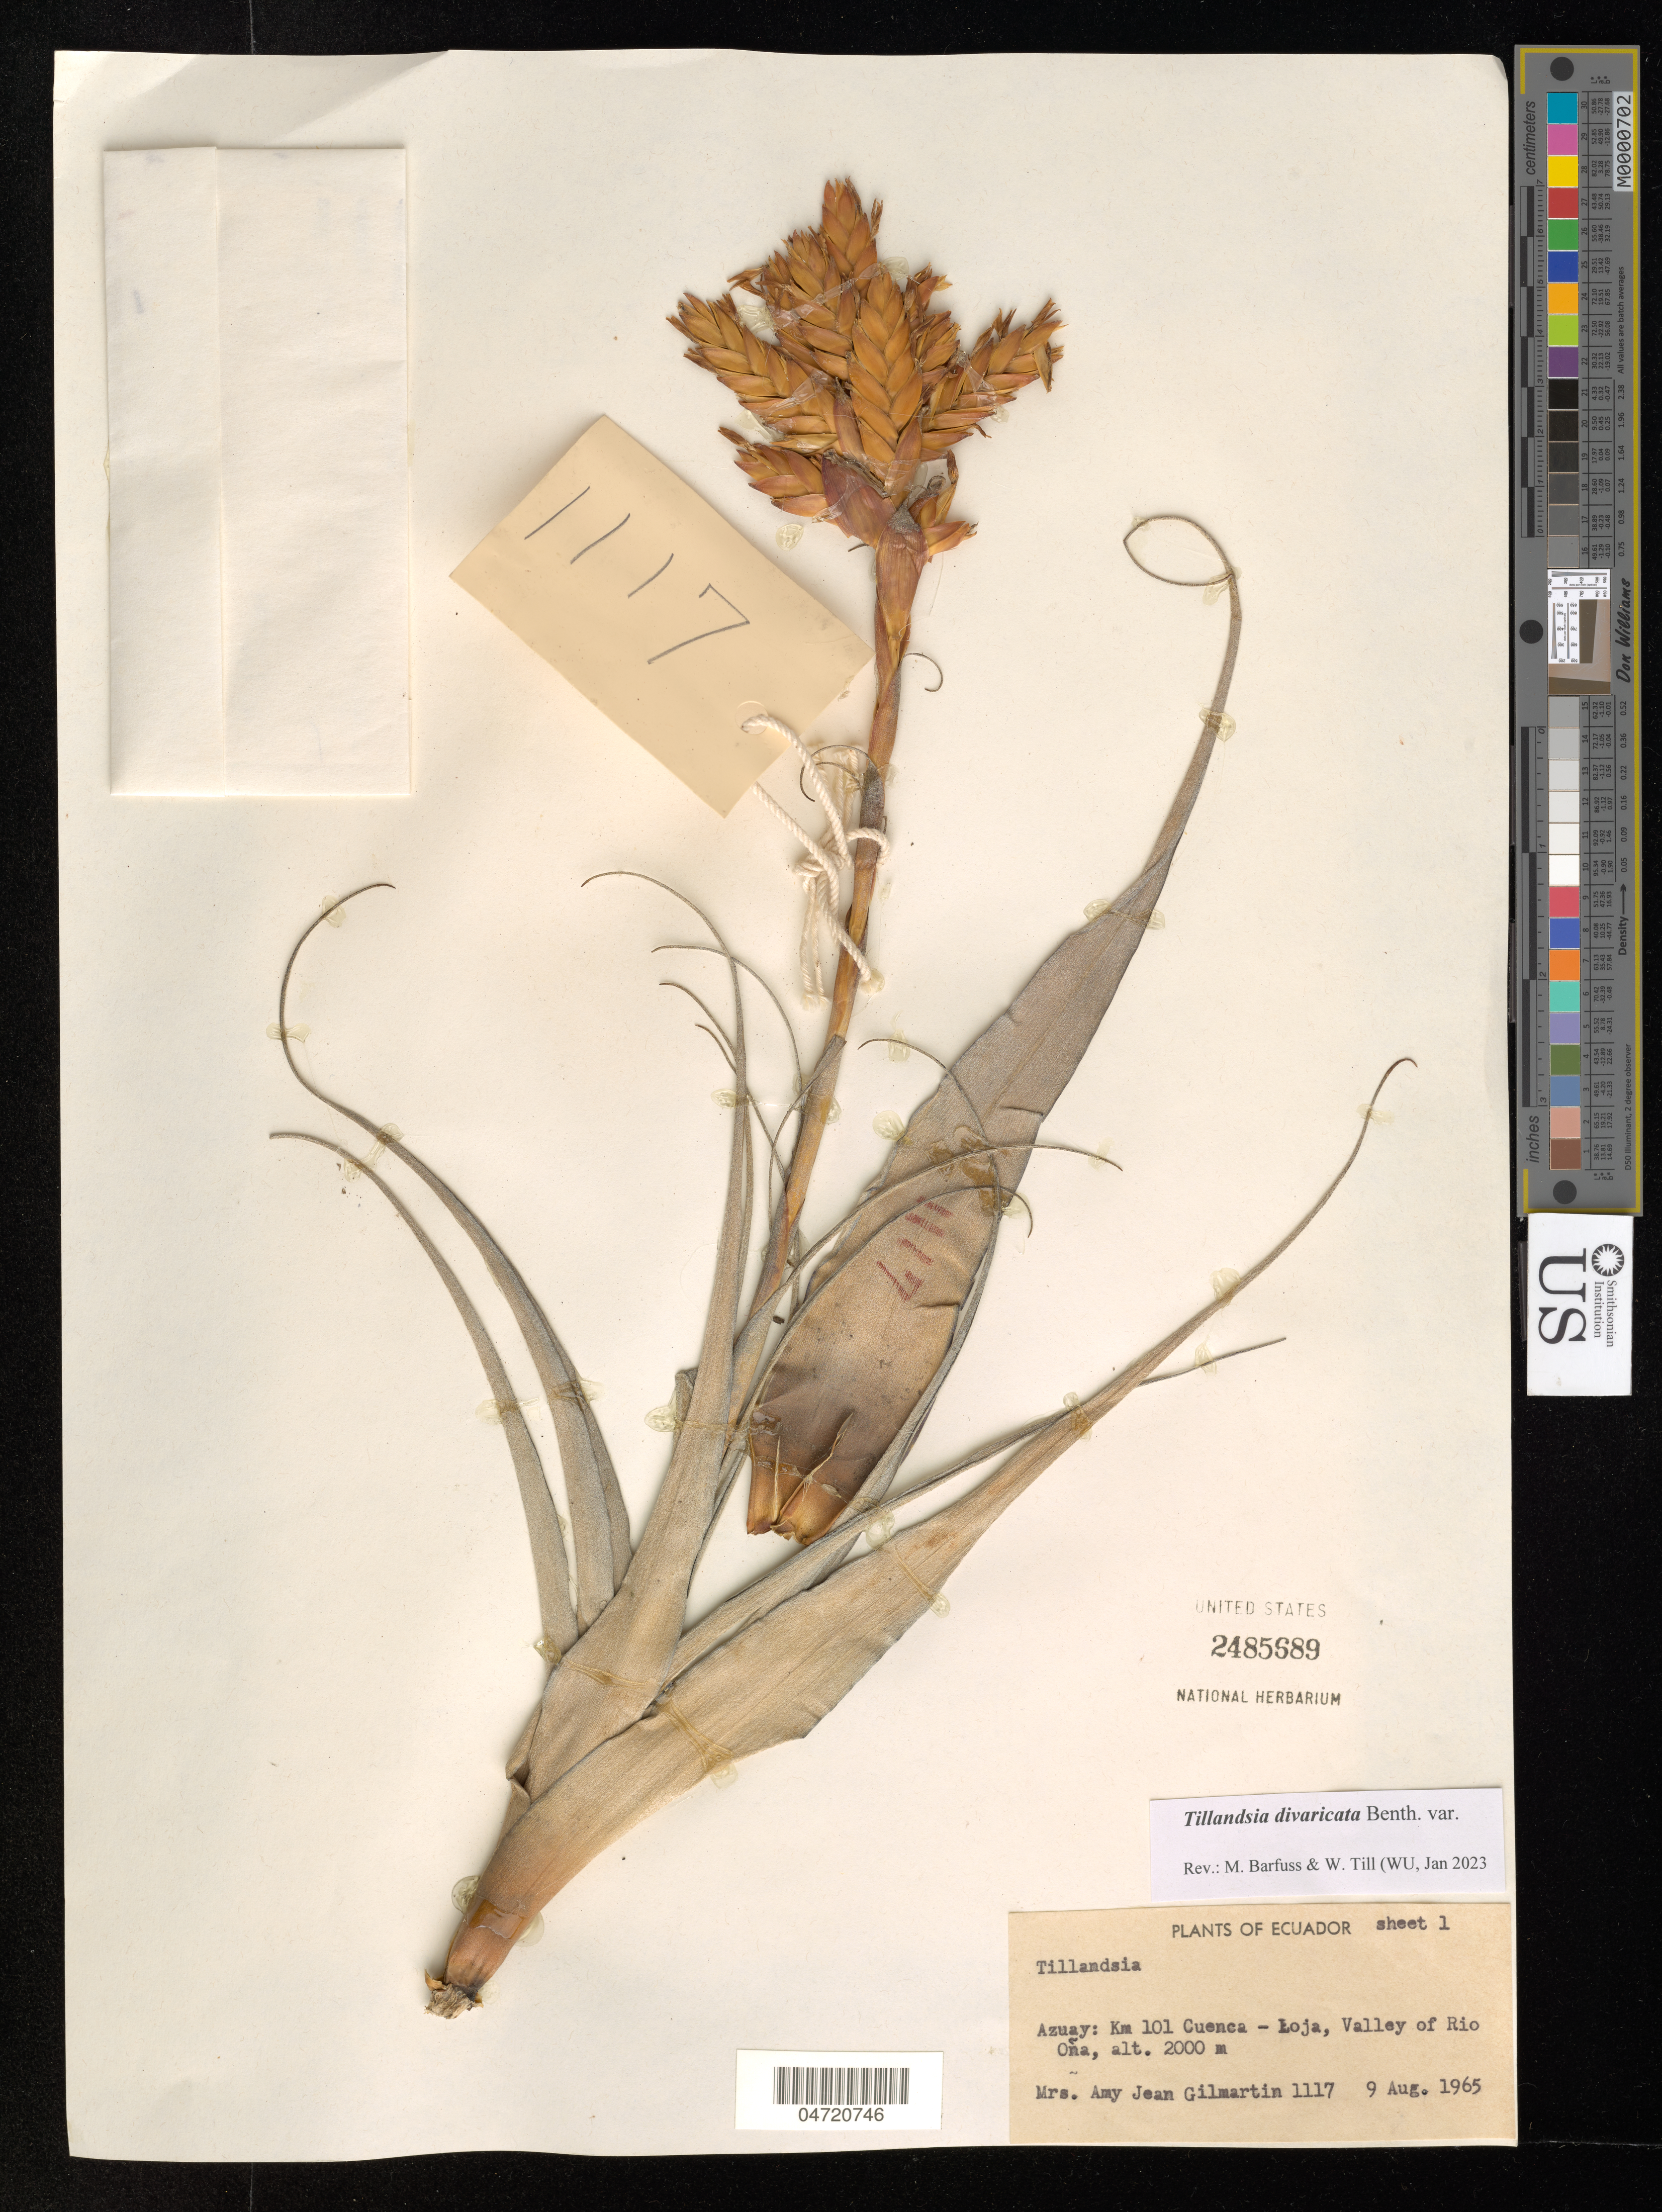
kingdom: Plantae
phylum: Tracheophyta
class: Liliopsida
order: Poales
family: Bromeliaceae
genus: Tillandsia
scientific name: Tillandsia divaricata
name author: Benth.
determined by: Barfuss, Michael H.; Till, W.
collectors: A. J. Gilmartin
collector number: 1117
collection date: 1965-08-09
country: Ecuador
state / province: Azuay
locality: Km 101 Cuenca - Loja, valley of Rio Oña.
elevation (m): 2000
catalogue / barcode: US 2485689